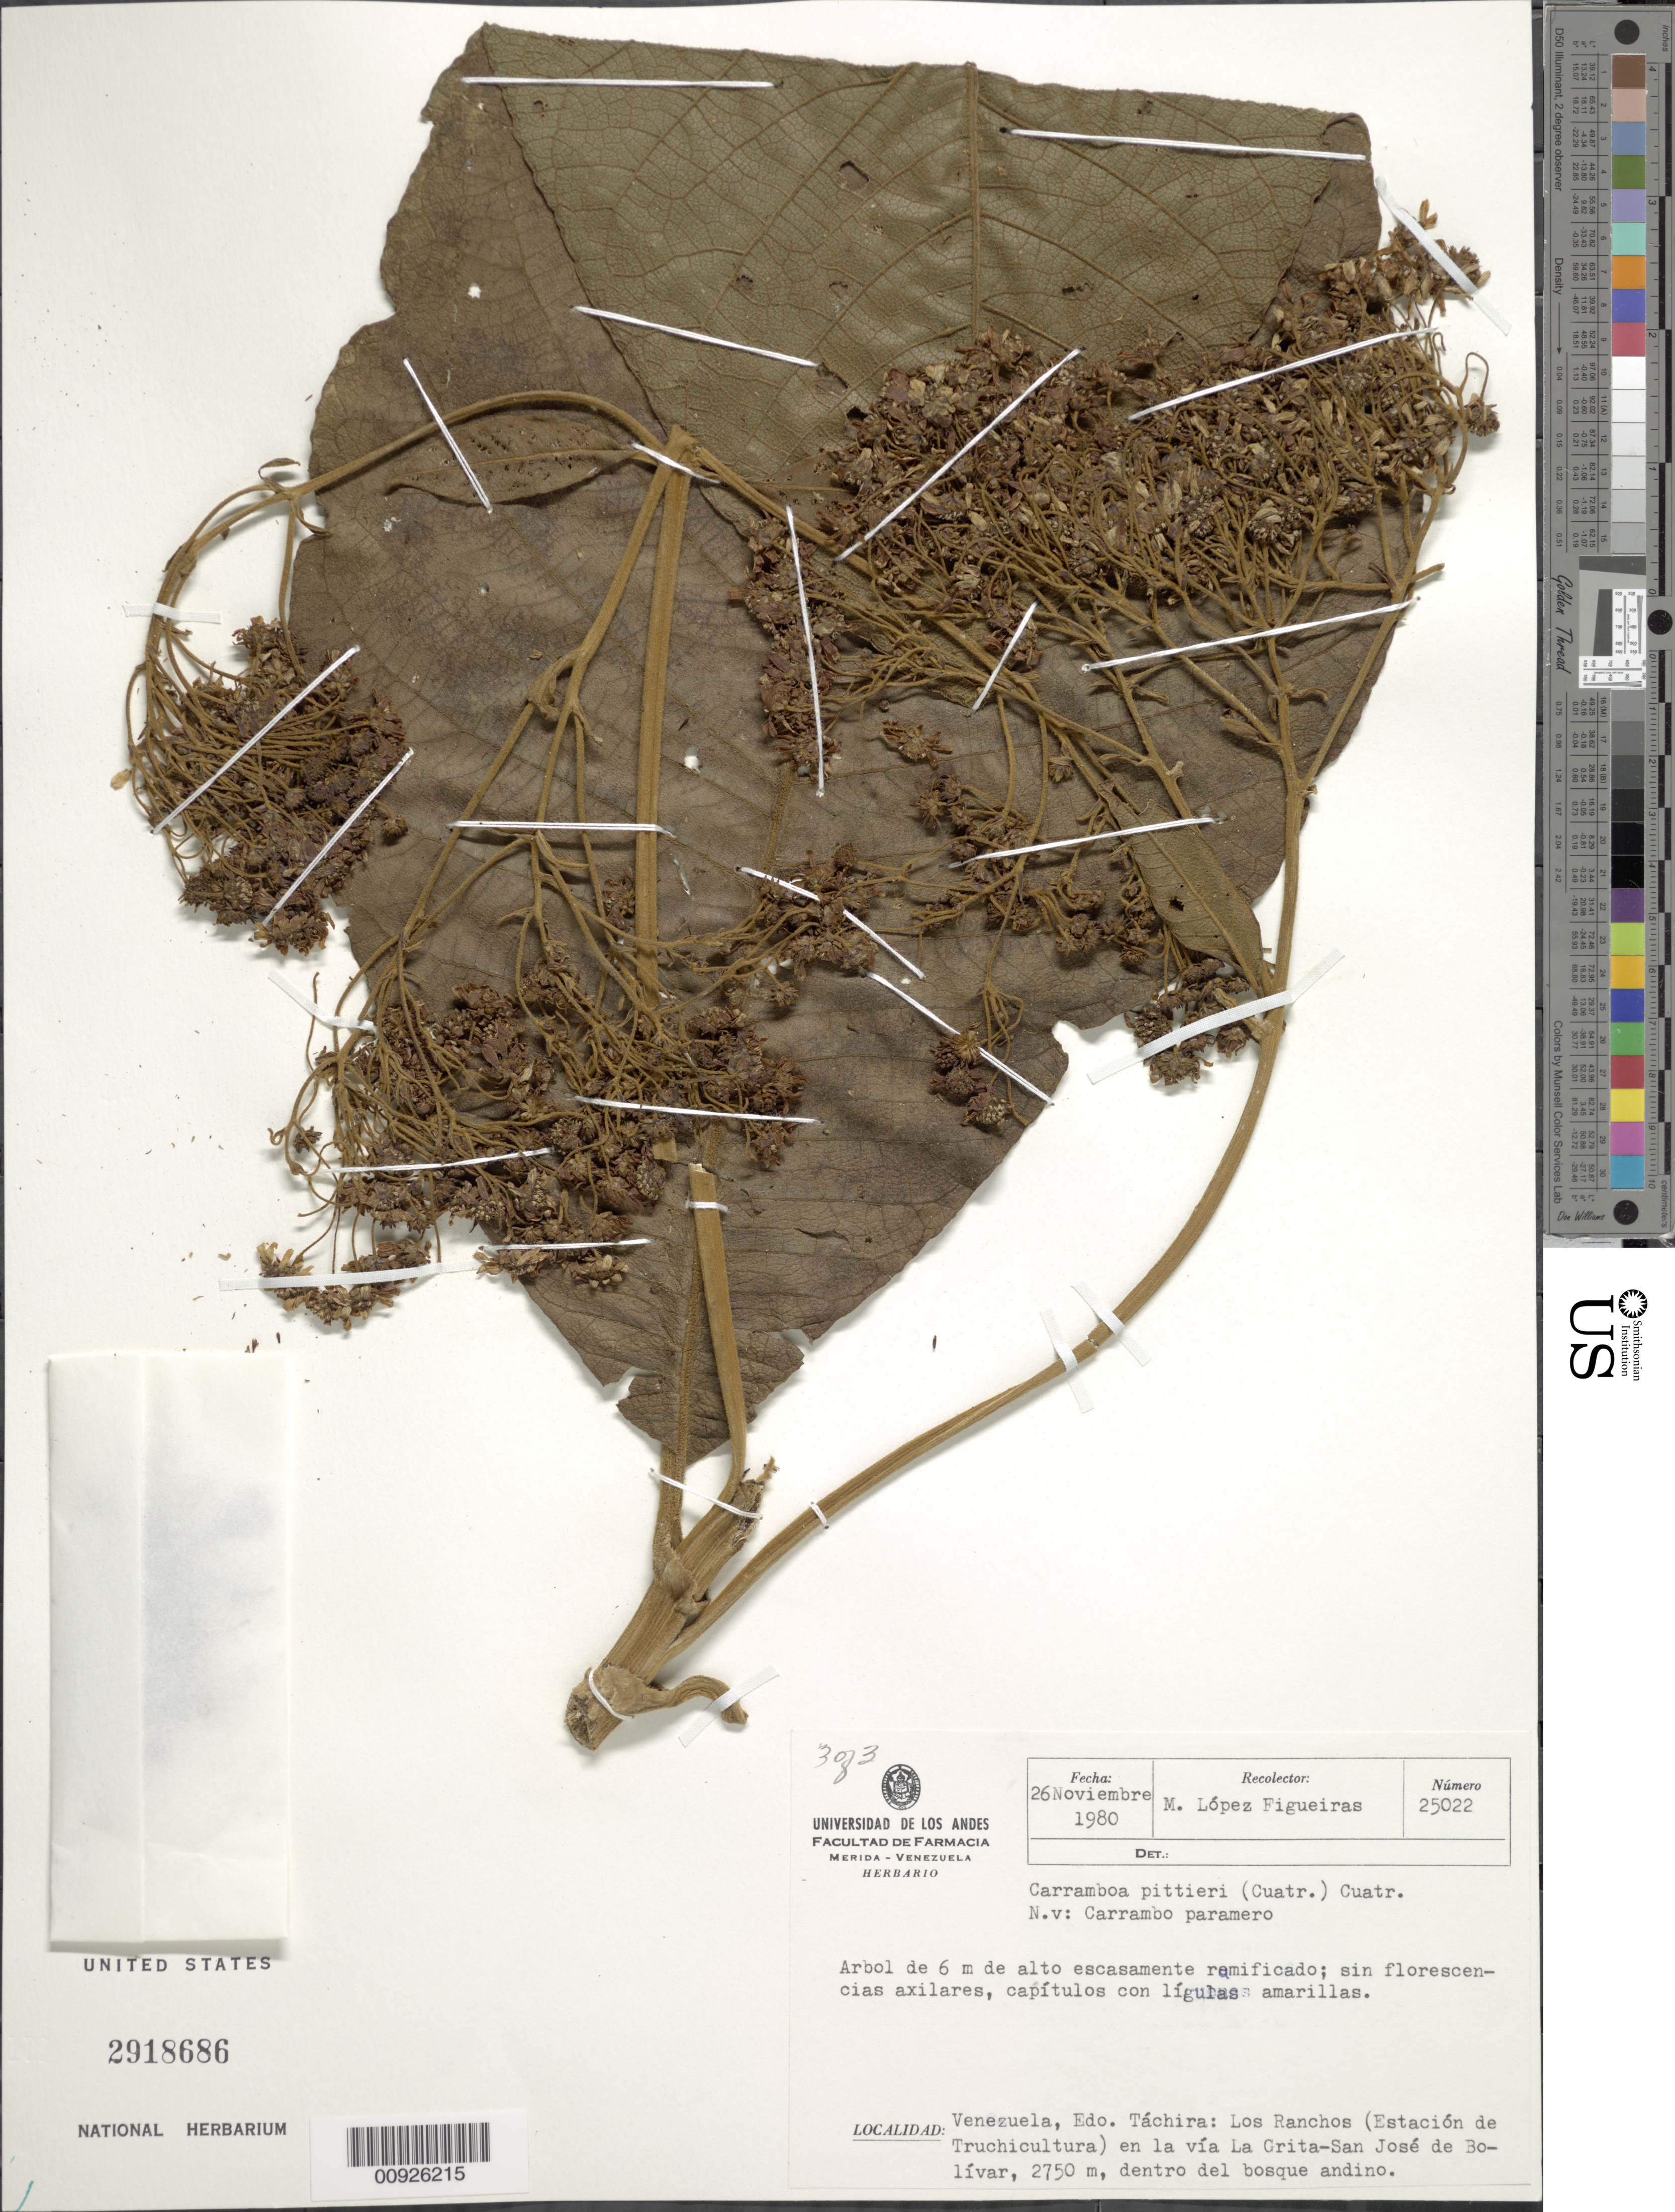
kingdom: Plantae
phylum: Tracheophyta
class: Magnoliopsida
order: Asterales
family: Asteraceae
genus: Carramboa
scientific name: Carramboa badilloi var. pittieri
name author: (Cuatrec.) Cuatrec.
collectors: M. López Figueiras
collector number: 25022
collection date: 1980-11-26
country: Venezuela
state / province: Tachira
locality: Los Ranchos ) Estacion de Truchicultura) en la via La Grita-San Jose de Bolivar, dentro del bosque anidno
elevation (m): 2750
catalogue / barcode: US 2918686